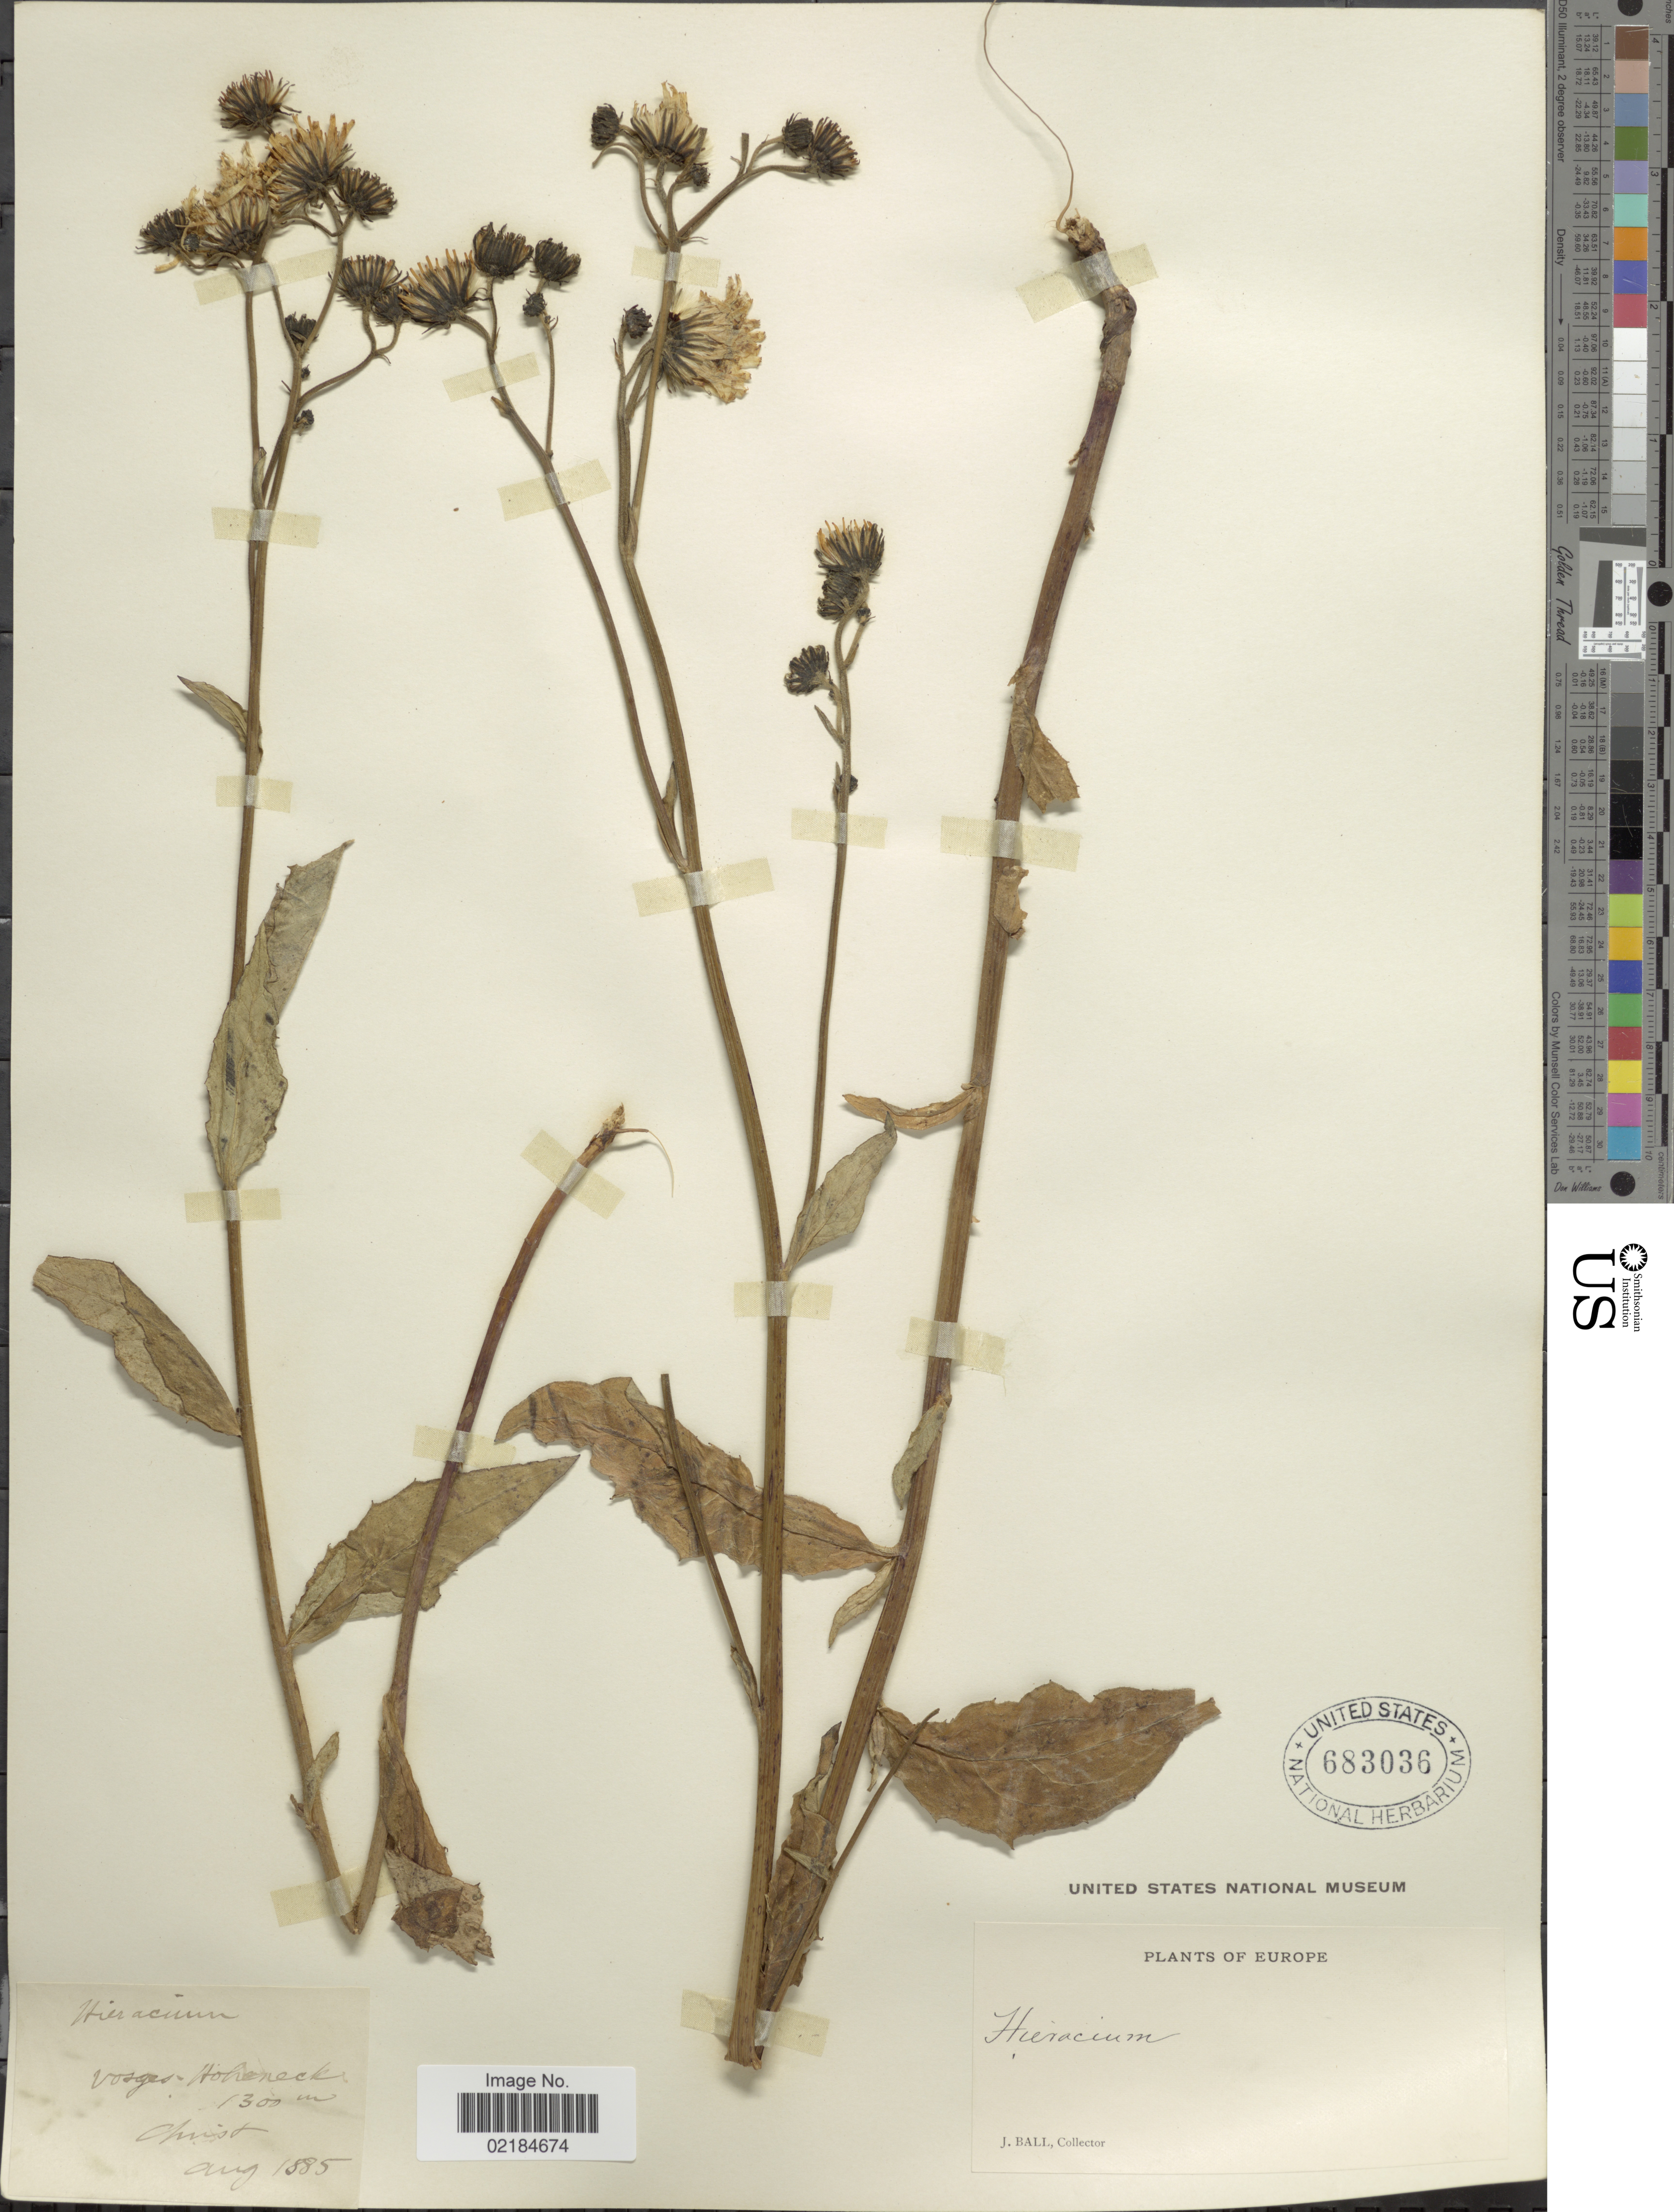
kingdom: Plantae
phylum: Tracheophyta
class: Magnoliopsida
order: Asterales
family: Asteraceae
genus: Hieracium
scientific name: Hieracium repandulare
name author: Druce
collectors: J. Ball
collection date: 1885-08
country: Austria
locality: Hoheneck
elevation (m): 1300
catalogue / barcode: US 683036